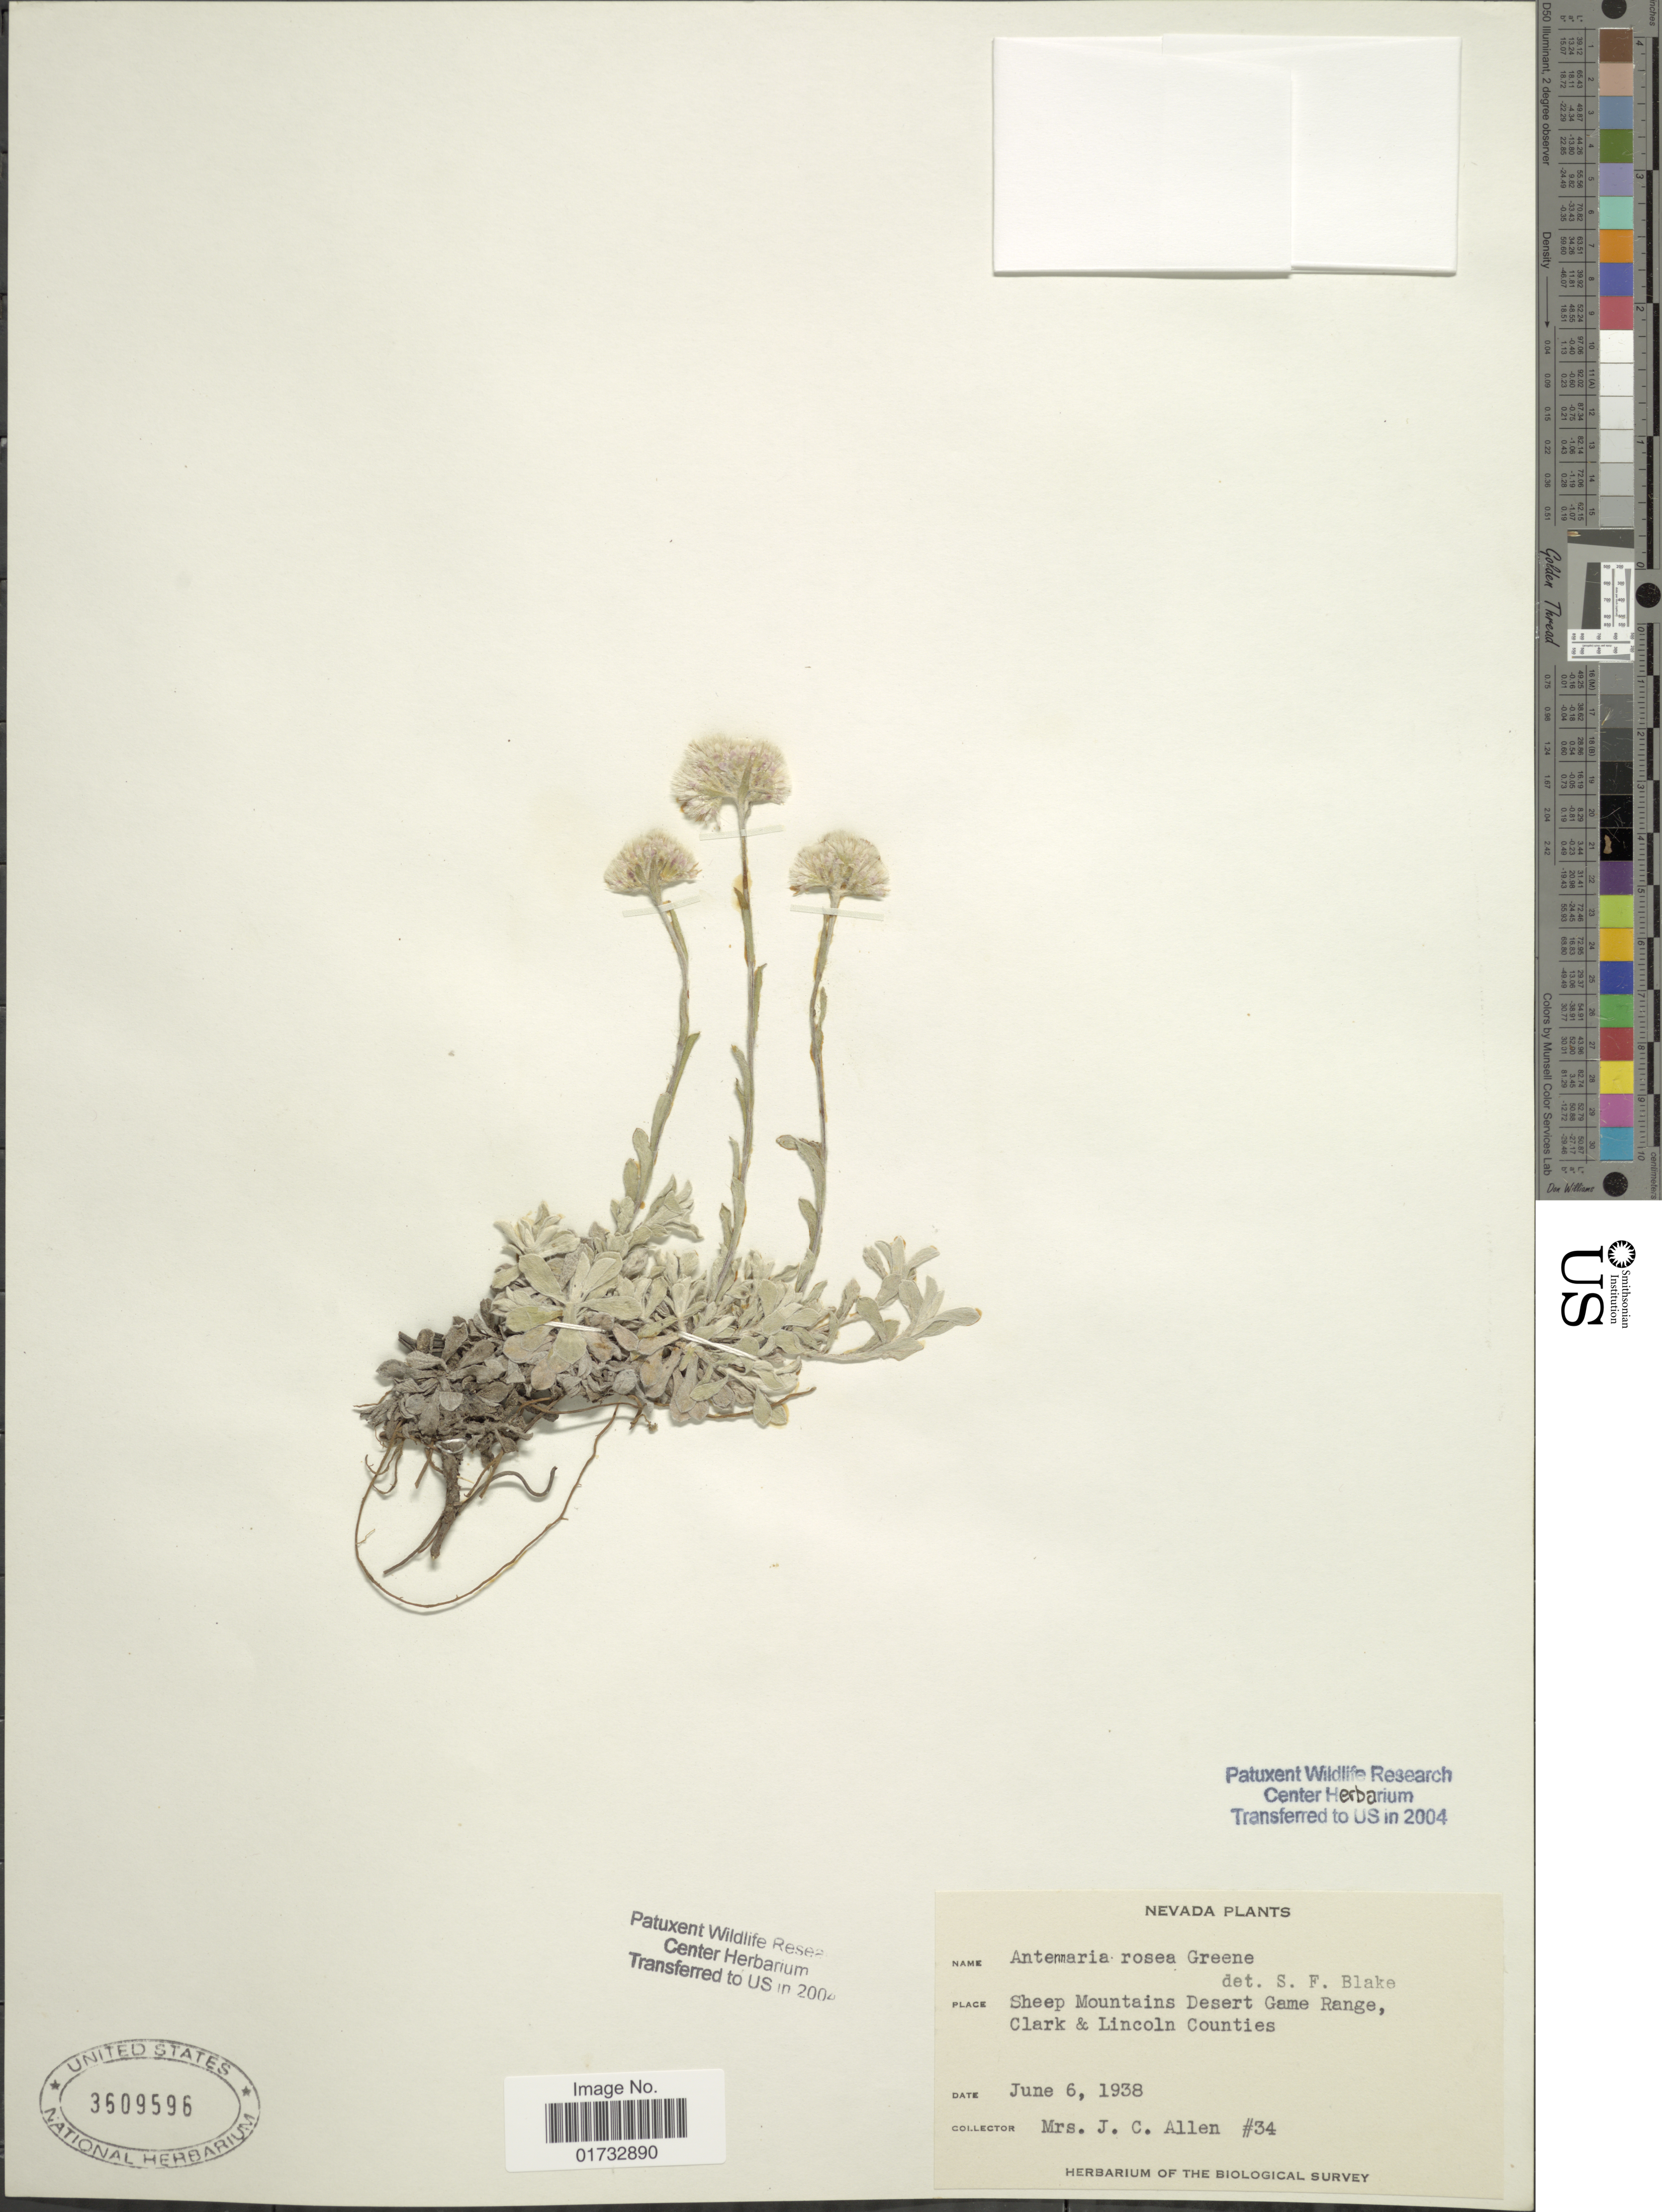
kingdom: Plantae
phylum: Tracheophyta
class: Magnoliopsida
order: Asterales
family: Asteraceae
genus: Antennaria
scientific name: Antennaria rosea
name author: Greene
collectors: Mrs. J. C. Allen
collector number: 34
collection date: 1938-06-06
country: United States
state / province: Nevada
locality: Sheep Mountains Desert Game Range, Clark & Lincoln Counties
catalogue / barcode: US 3609596